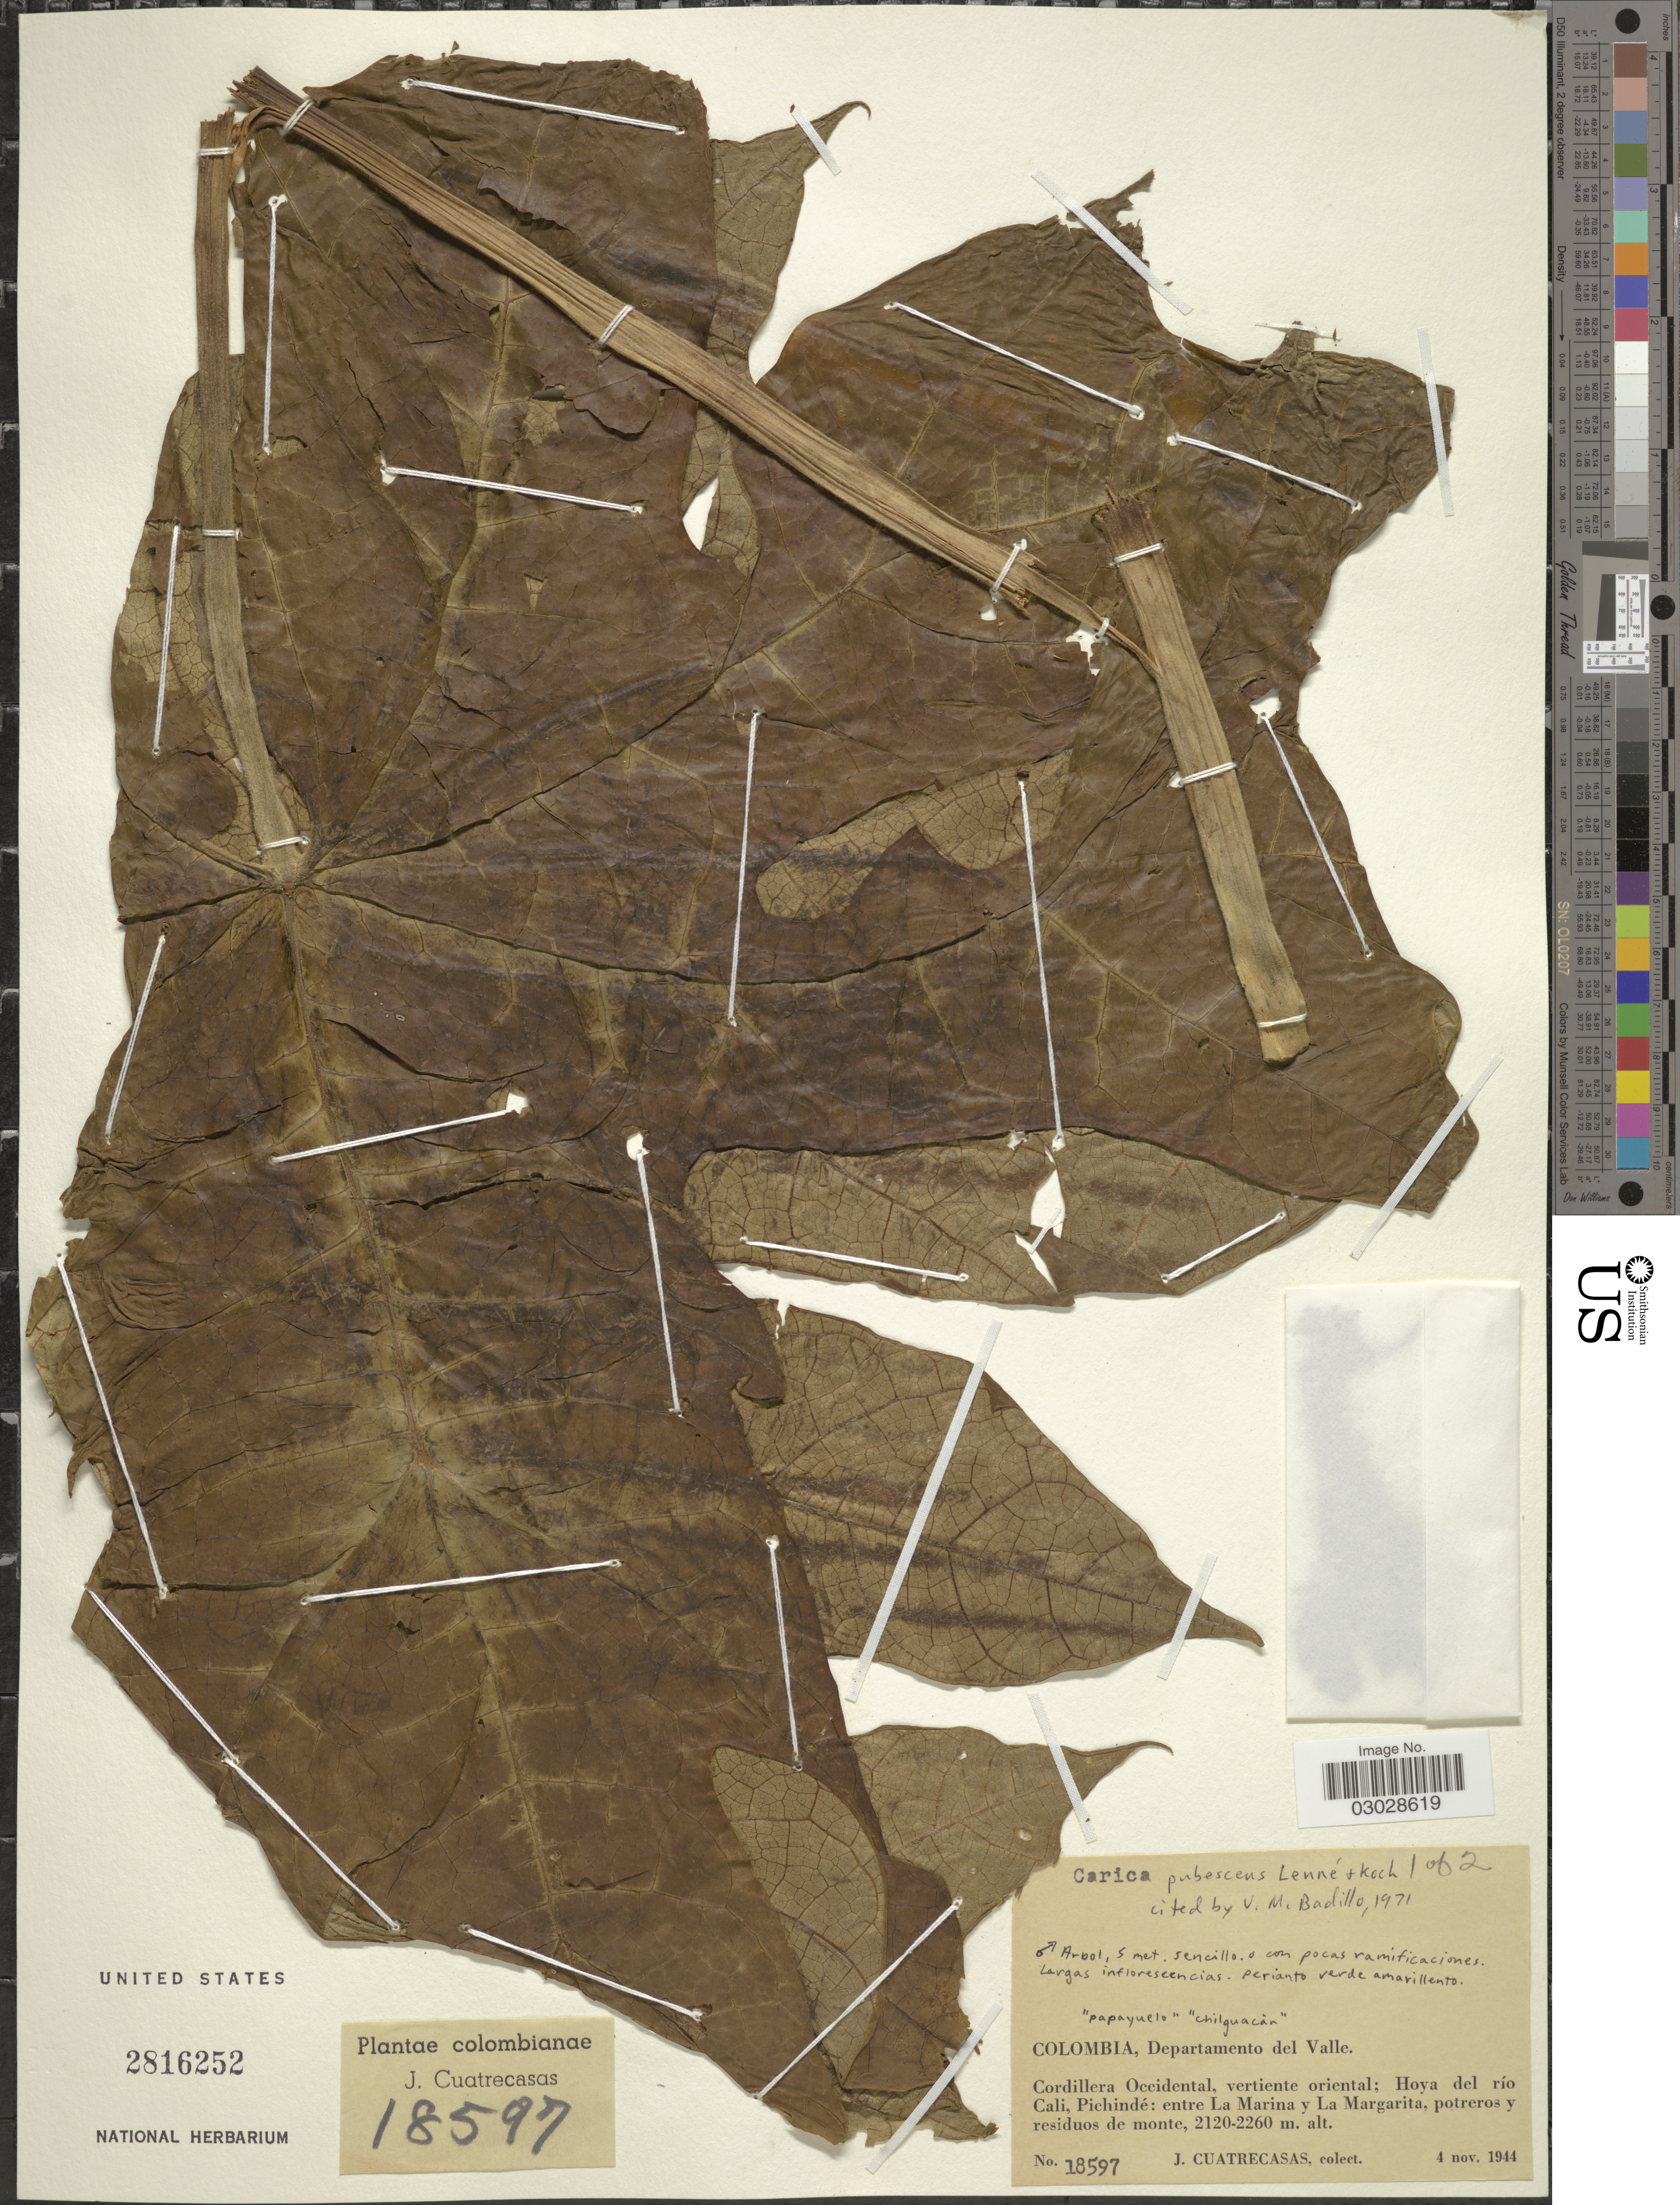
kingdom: Plantae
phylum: Tracheophyta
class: Magnoliopsida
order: Brassicales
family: Caricaceae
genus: Vasconcellea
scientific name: Vasconcellea pubescens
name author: A. DC.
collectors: J. Cuatrecasas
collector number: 18597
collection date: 1944-11-04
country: Colombia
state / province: Valle del Cauca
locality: Departamento del Valle. Cordillera Occidental, vertiente oriental; Hoya del río Cali, Pichindé: entre La Marina y La Margarita, potreros y residuos de monte.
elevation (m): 2120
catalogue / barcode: US 2816252